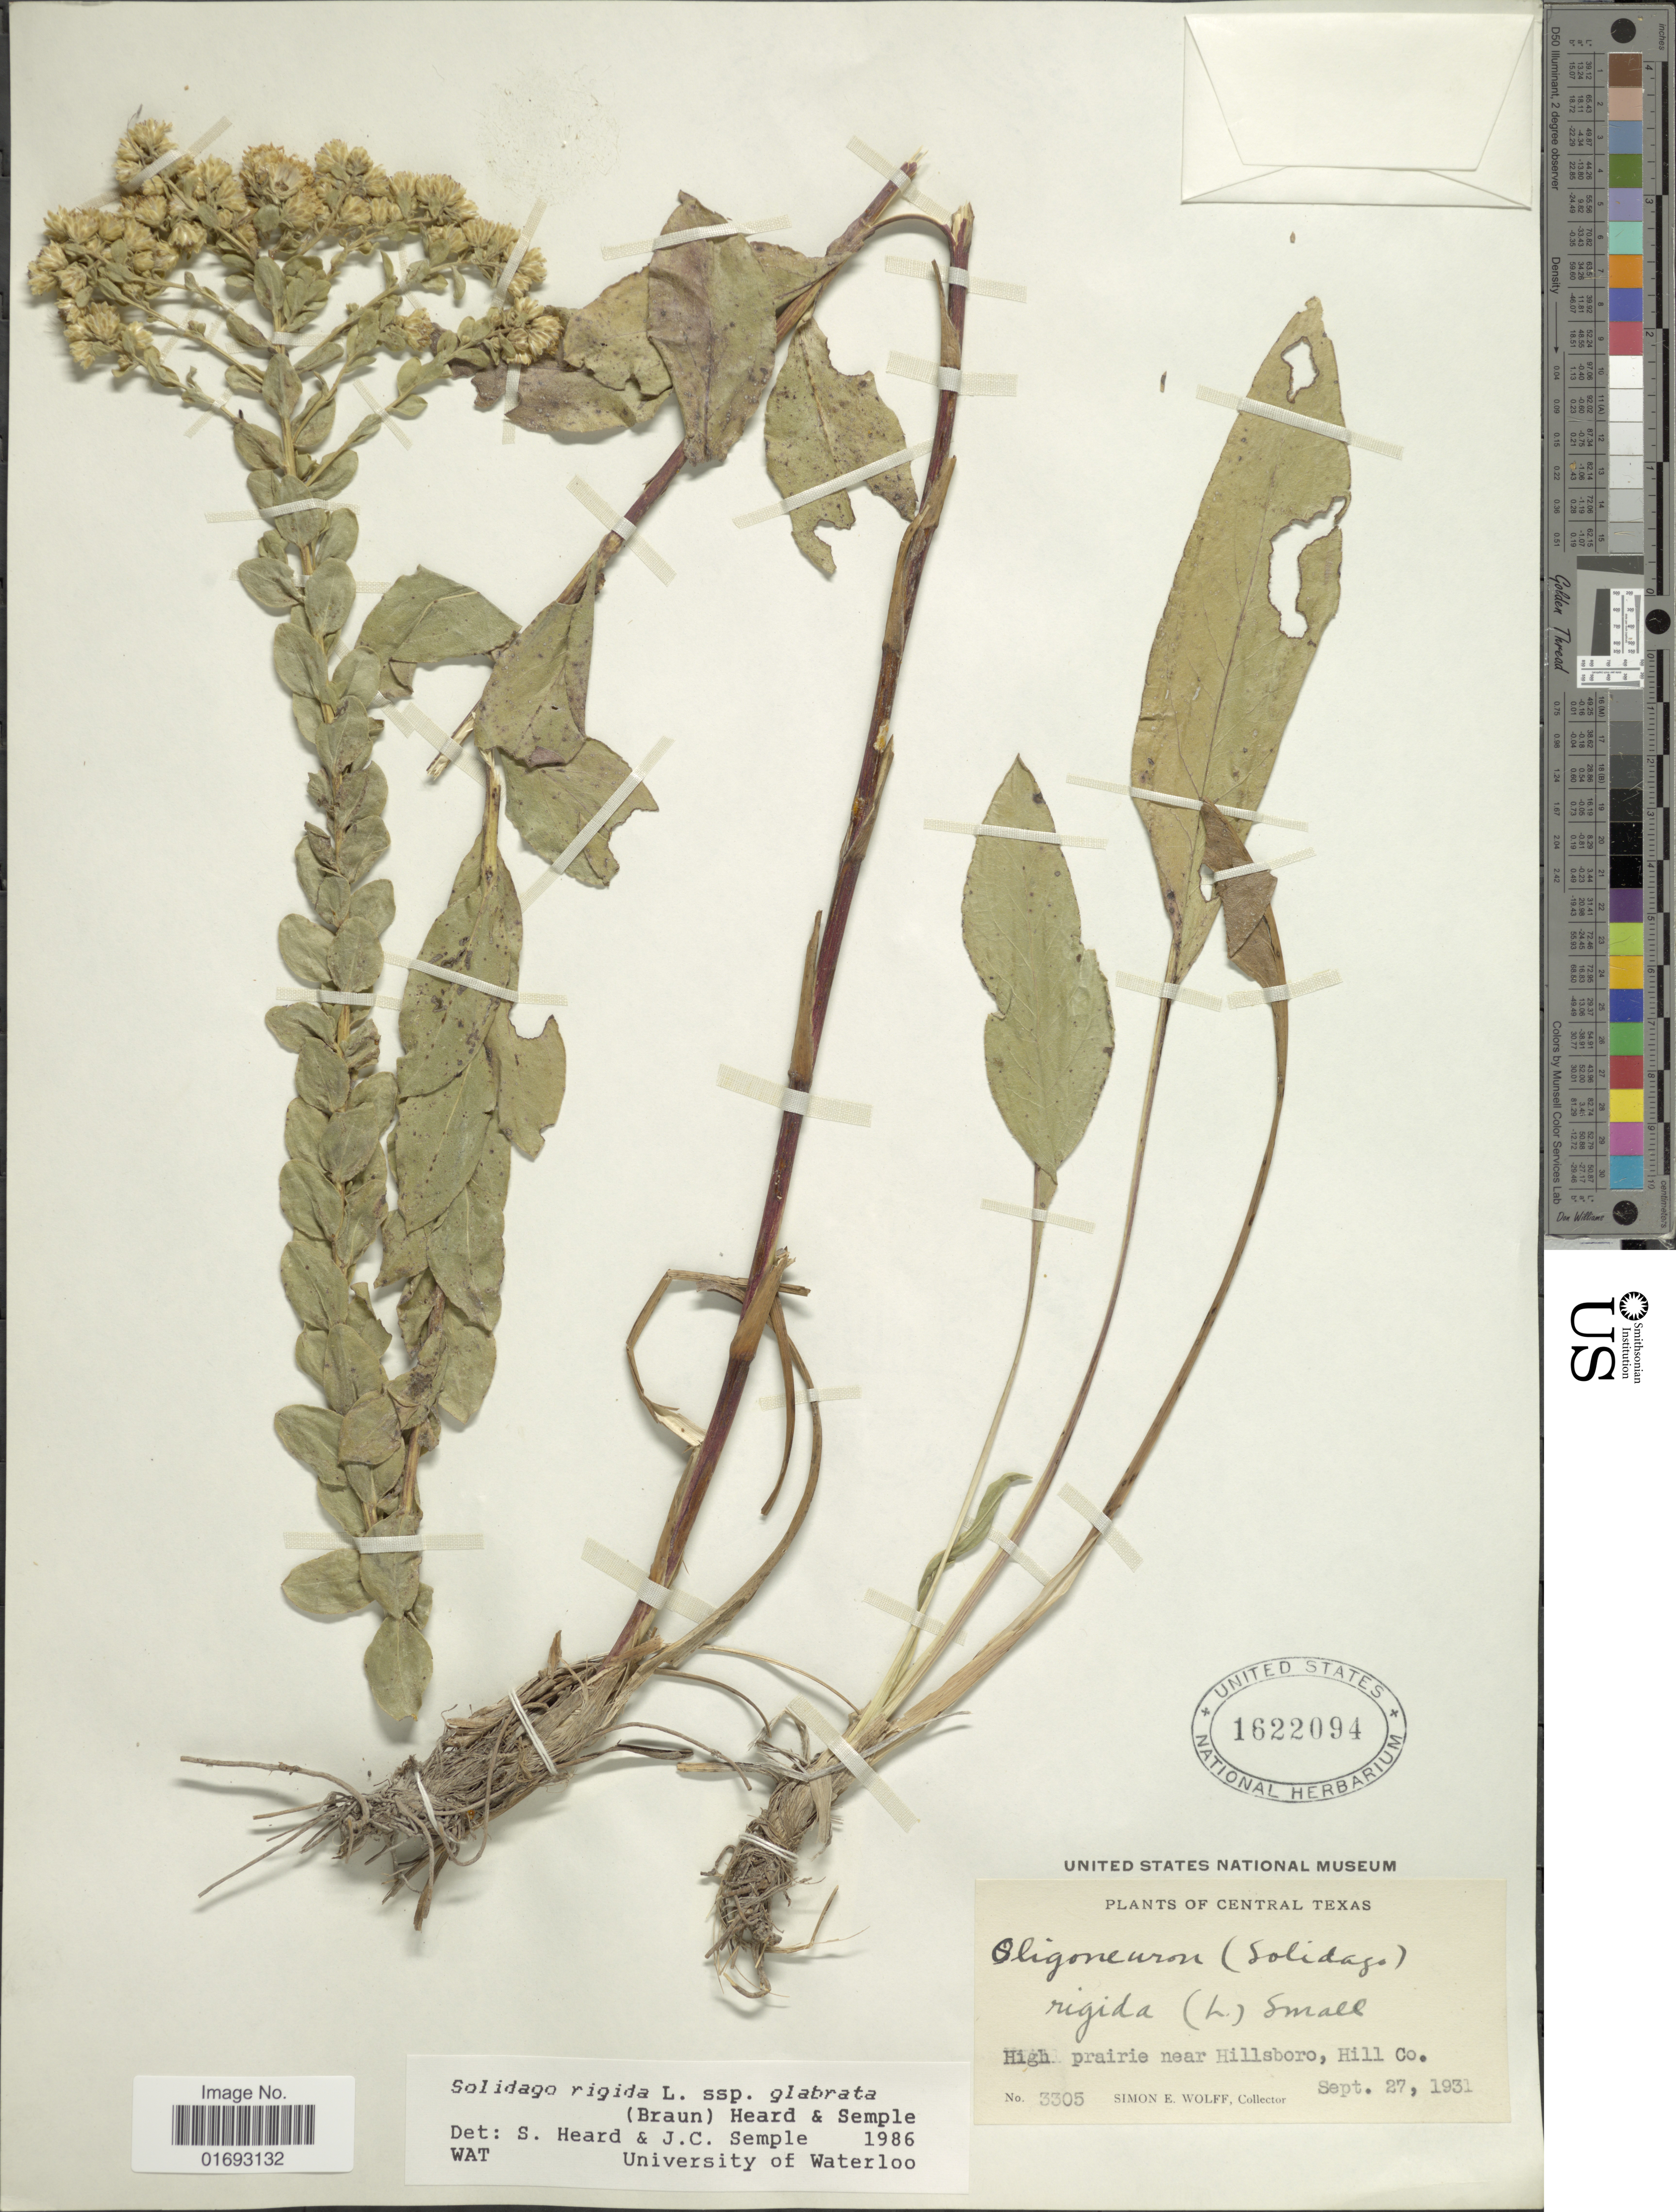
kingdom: Plantae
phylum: Tracheophyta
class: Magnoliopsida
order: Asterales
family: Asteraceae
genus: Oligoneuron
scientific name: Oligoneuron rigidum var. glabrata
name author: (E.L. Braun) G.L. Nesom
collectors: S. E. Wolff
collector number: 3305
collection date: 1931-09-27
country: United States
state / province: Texas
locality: Central Texas, High prairie near Hillsboro, Hill Co.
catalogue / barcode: US 1622094